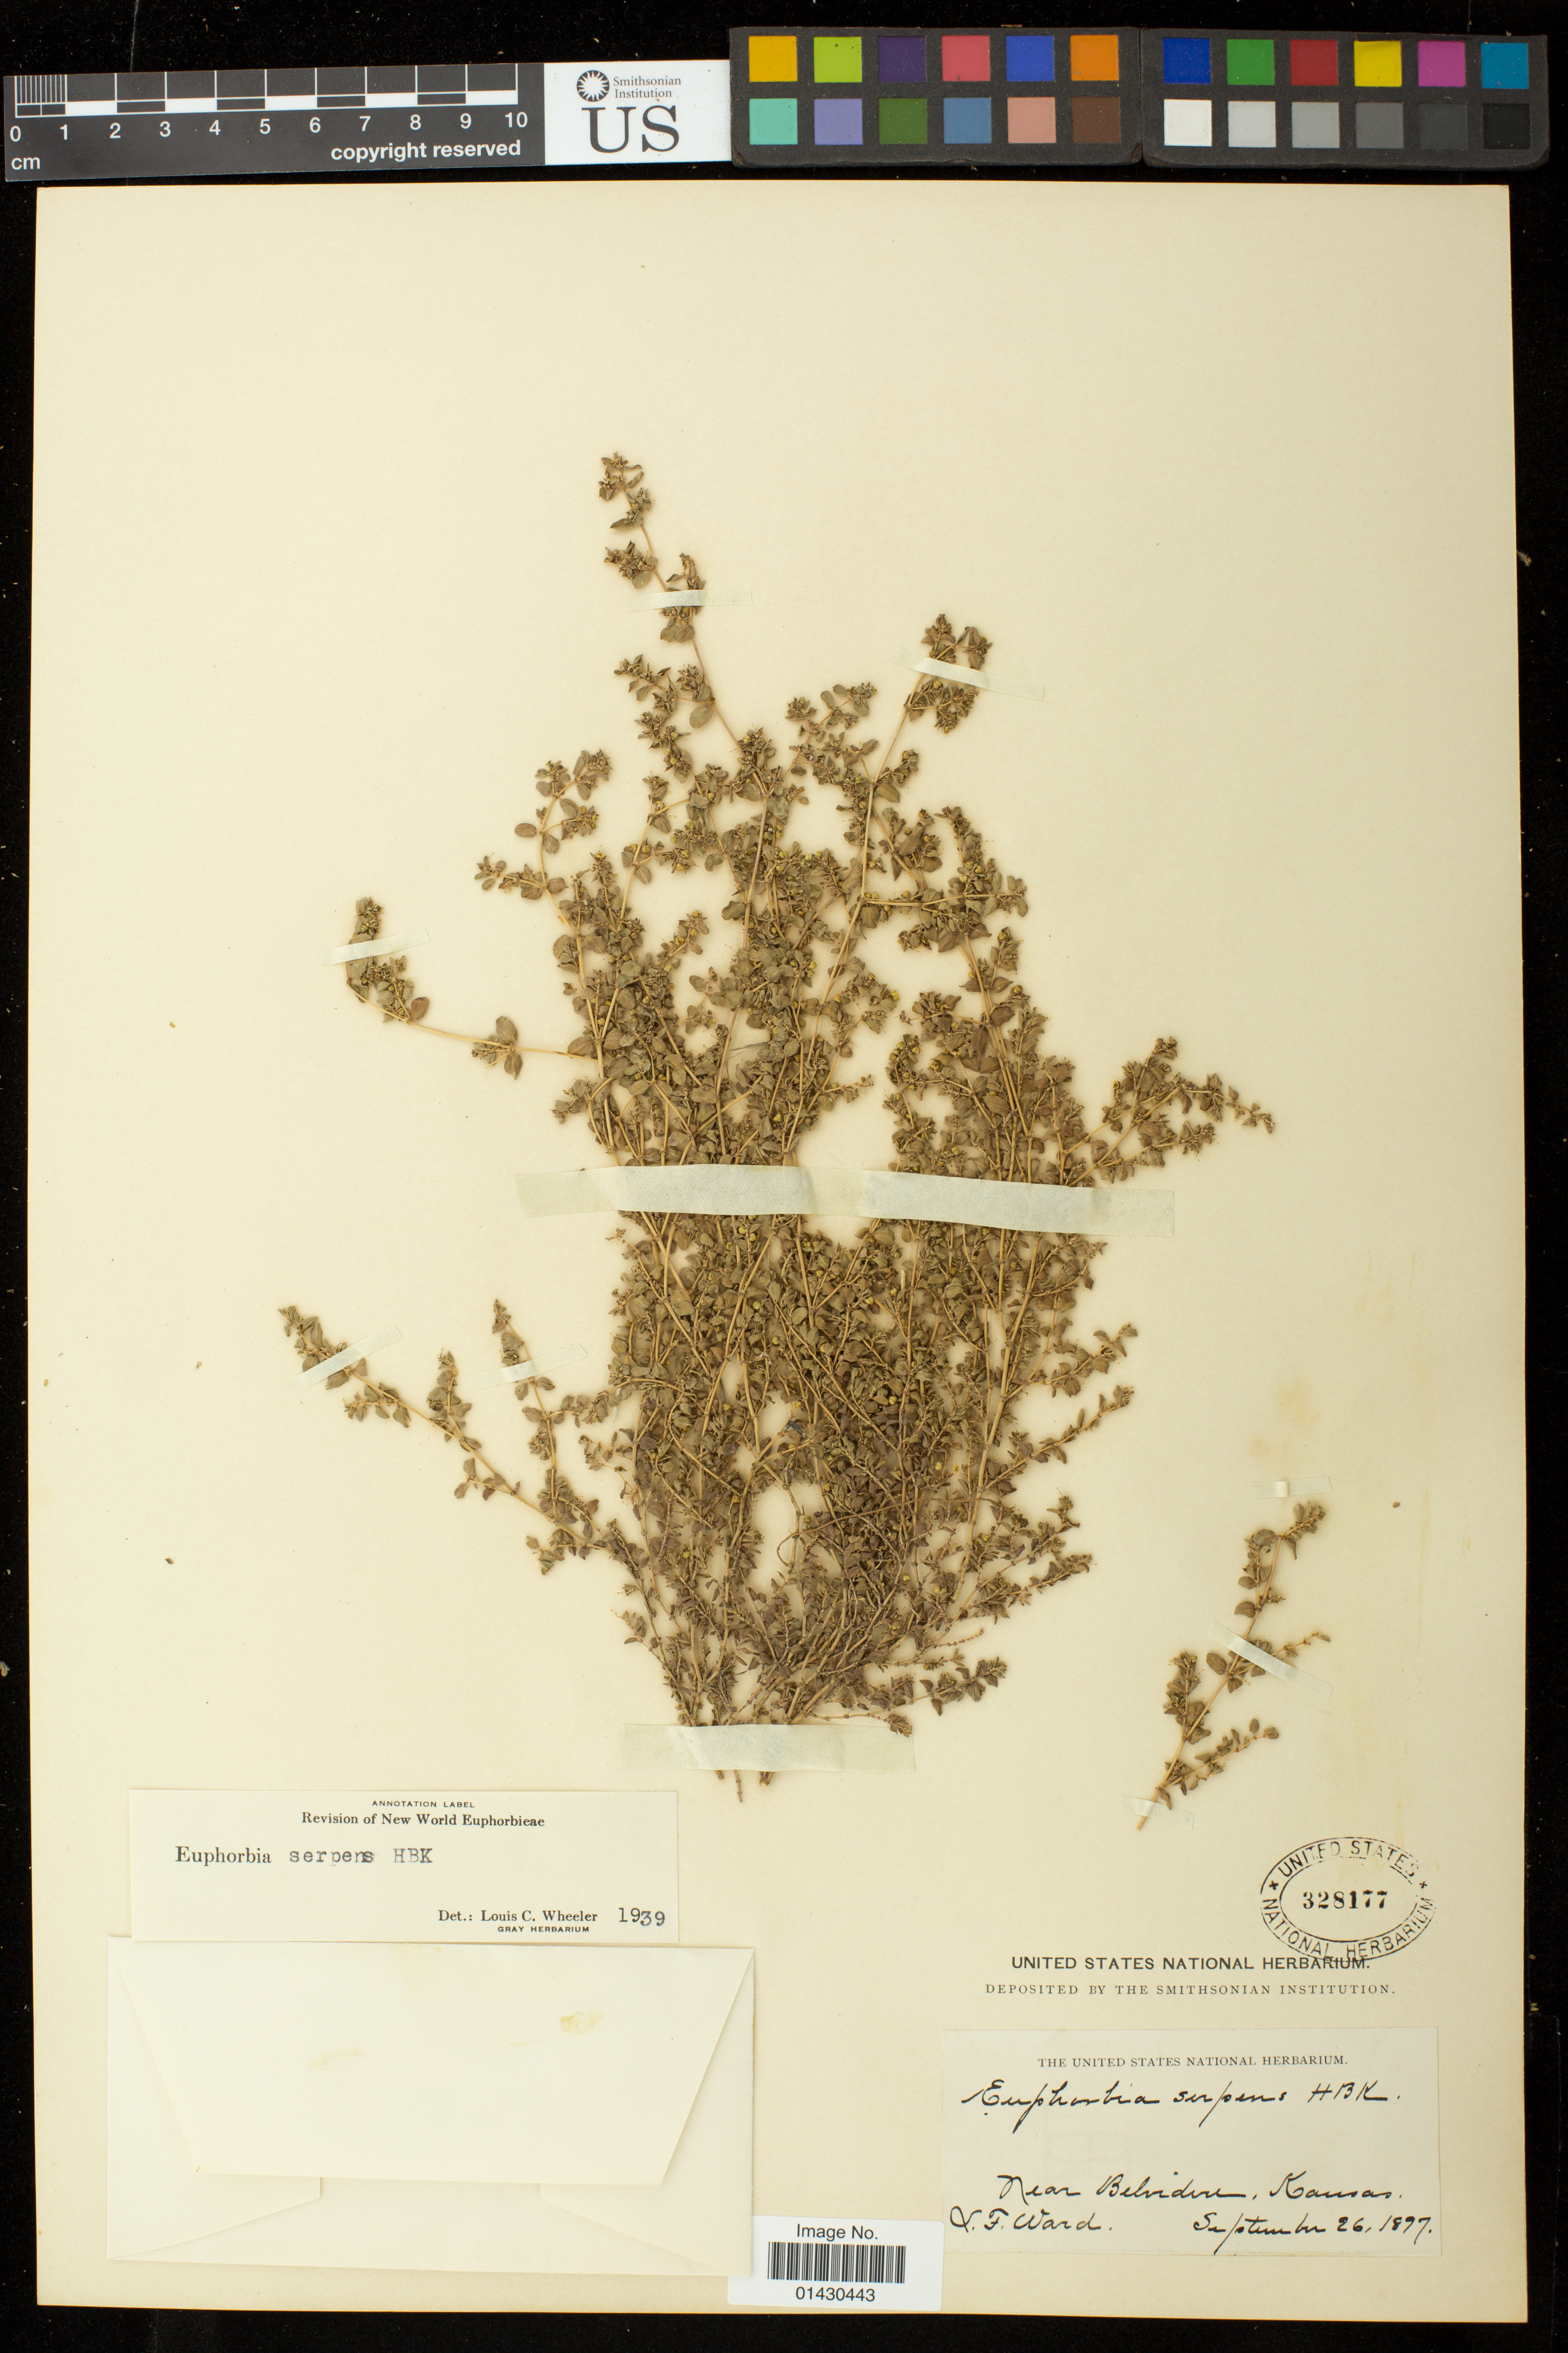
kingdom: Plantae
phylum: Tracheophyta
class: Magnoliopsida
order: Malpighiales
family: Euphorbiaceae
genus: Euphorbia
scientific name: Euphorbia serpens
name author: Kunth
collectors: L. F. Ward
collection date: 1897-09-26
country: United States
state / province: Kansas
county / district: Kiowa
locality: Near Belvidere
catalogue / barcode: US 328177